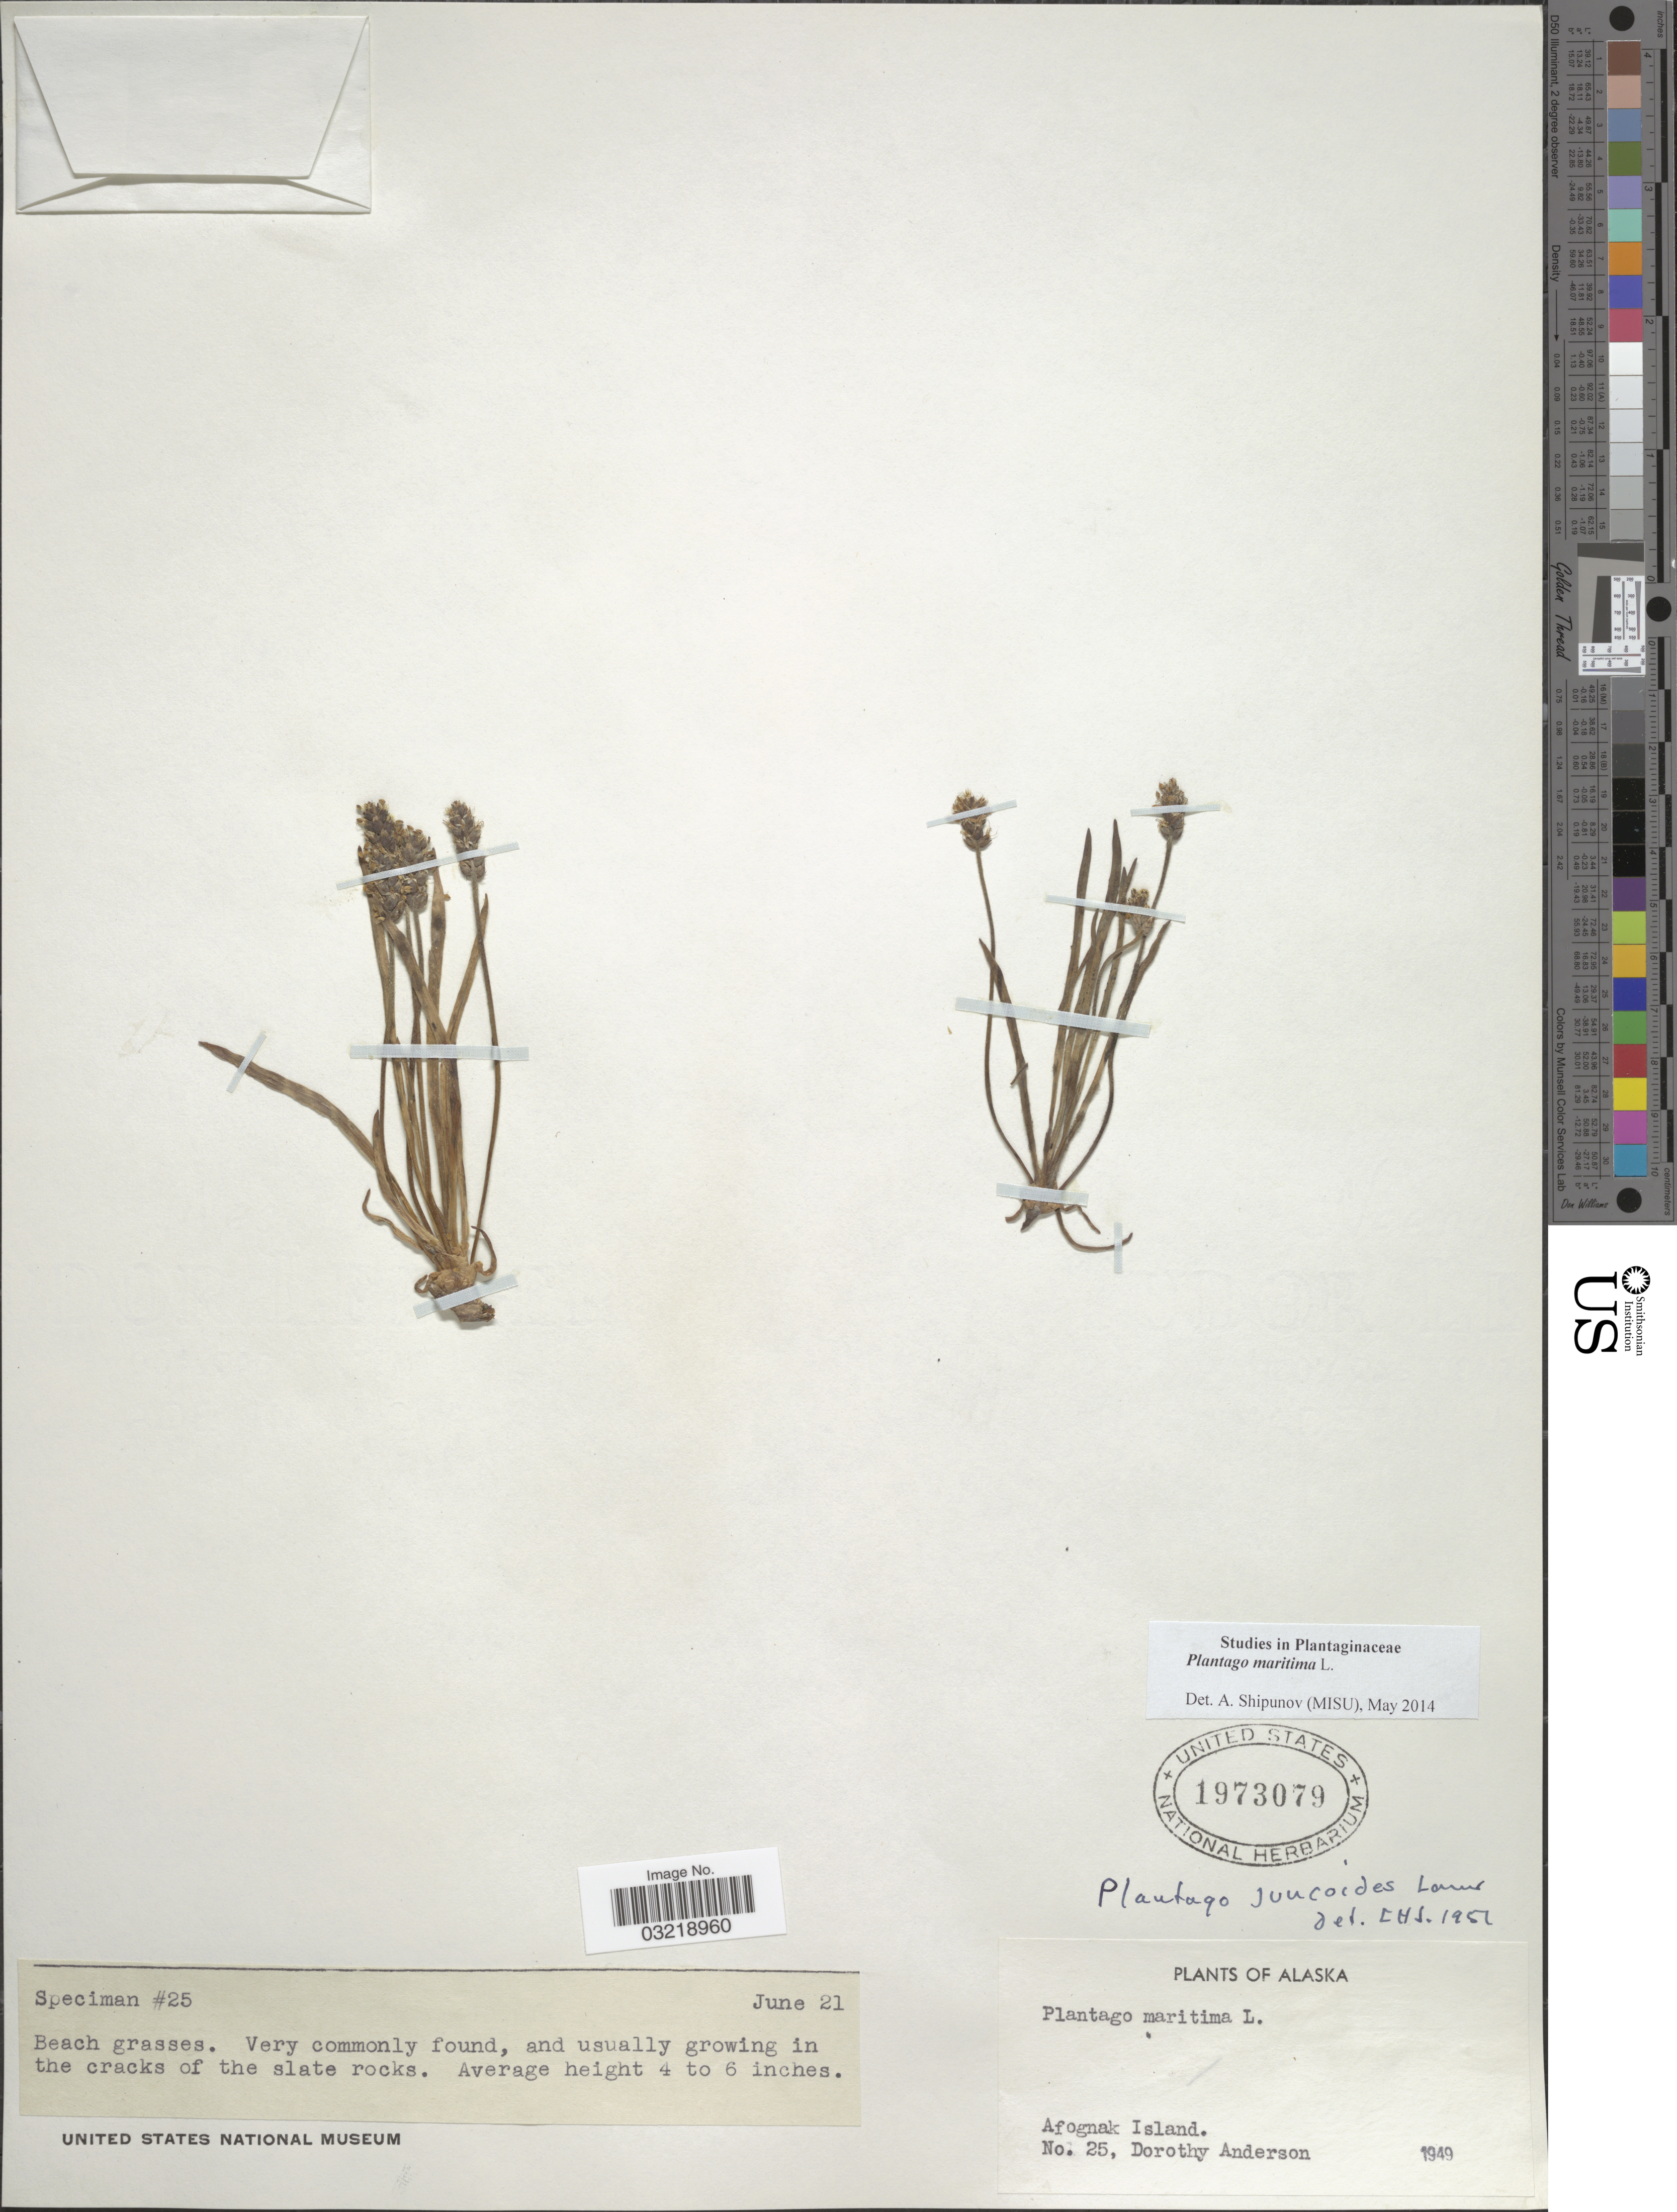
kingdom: Plantae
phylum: Tracheophyta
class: Magnoliopsida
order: Lamiales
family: Plantaginaceae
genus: Plantago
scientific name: Plantago maritima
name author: L.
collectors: D. Anderson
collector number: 25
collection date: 1949-06-21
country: United States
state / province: Alaska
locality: Afognak Island.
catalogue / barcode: US 1973079